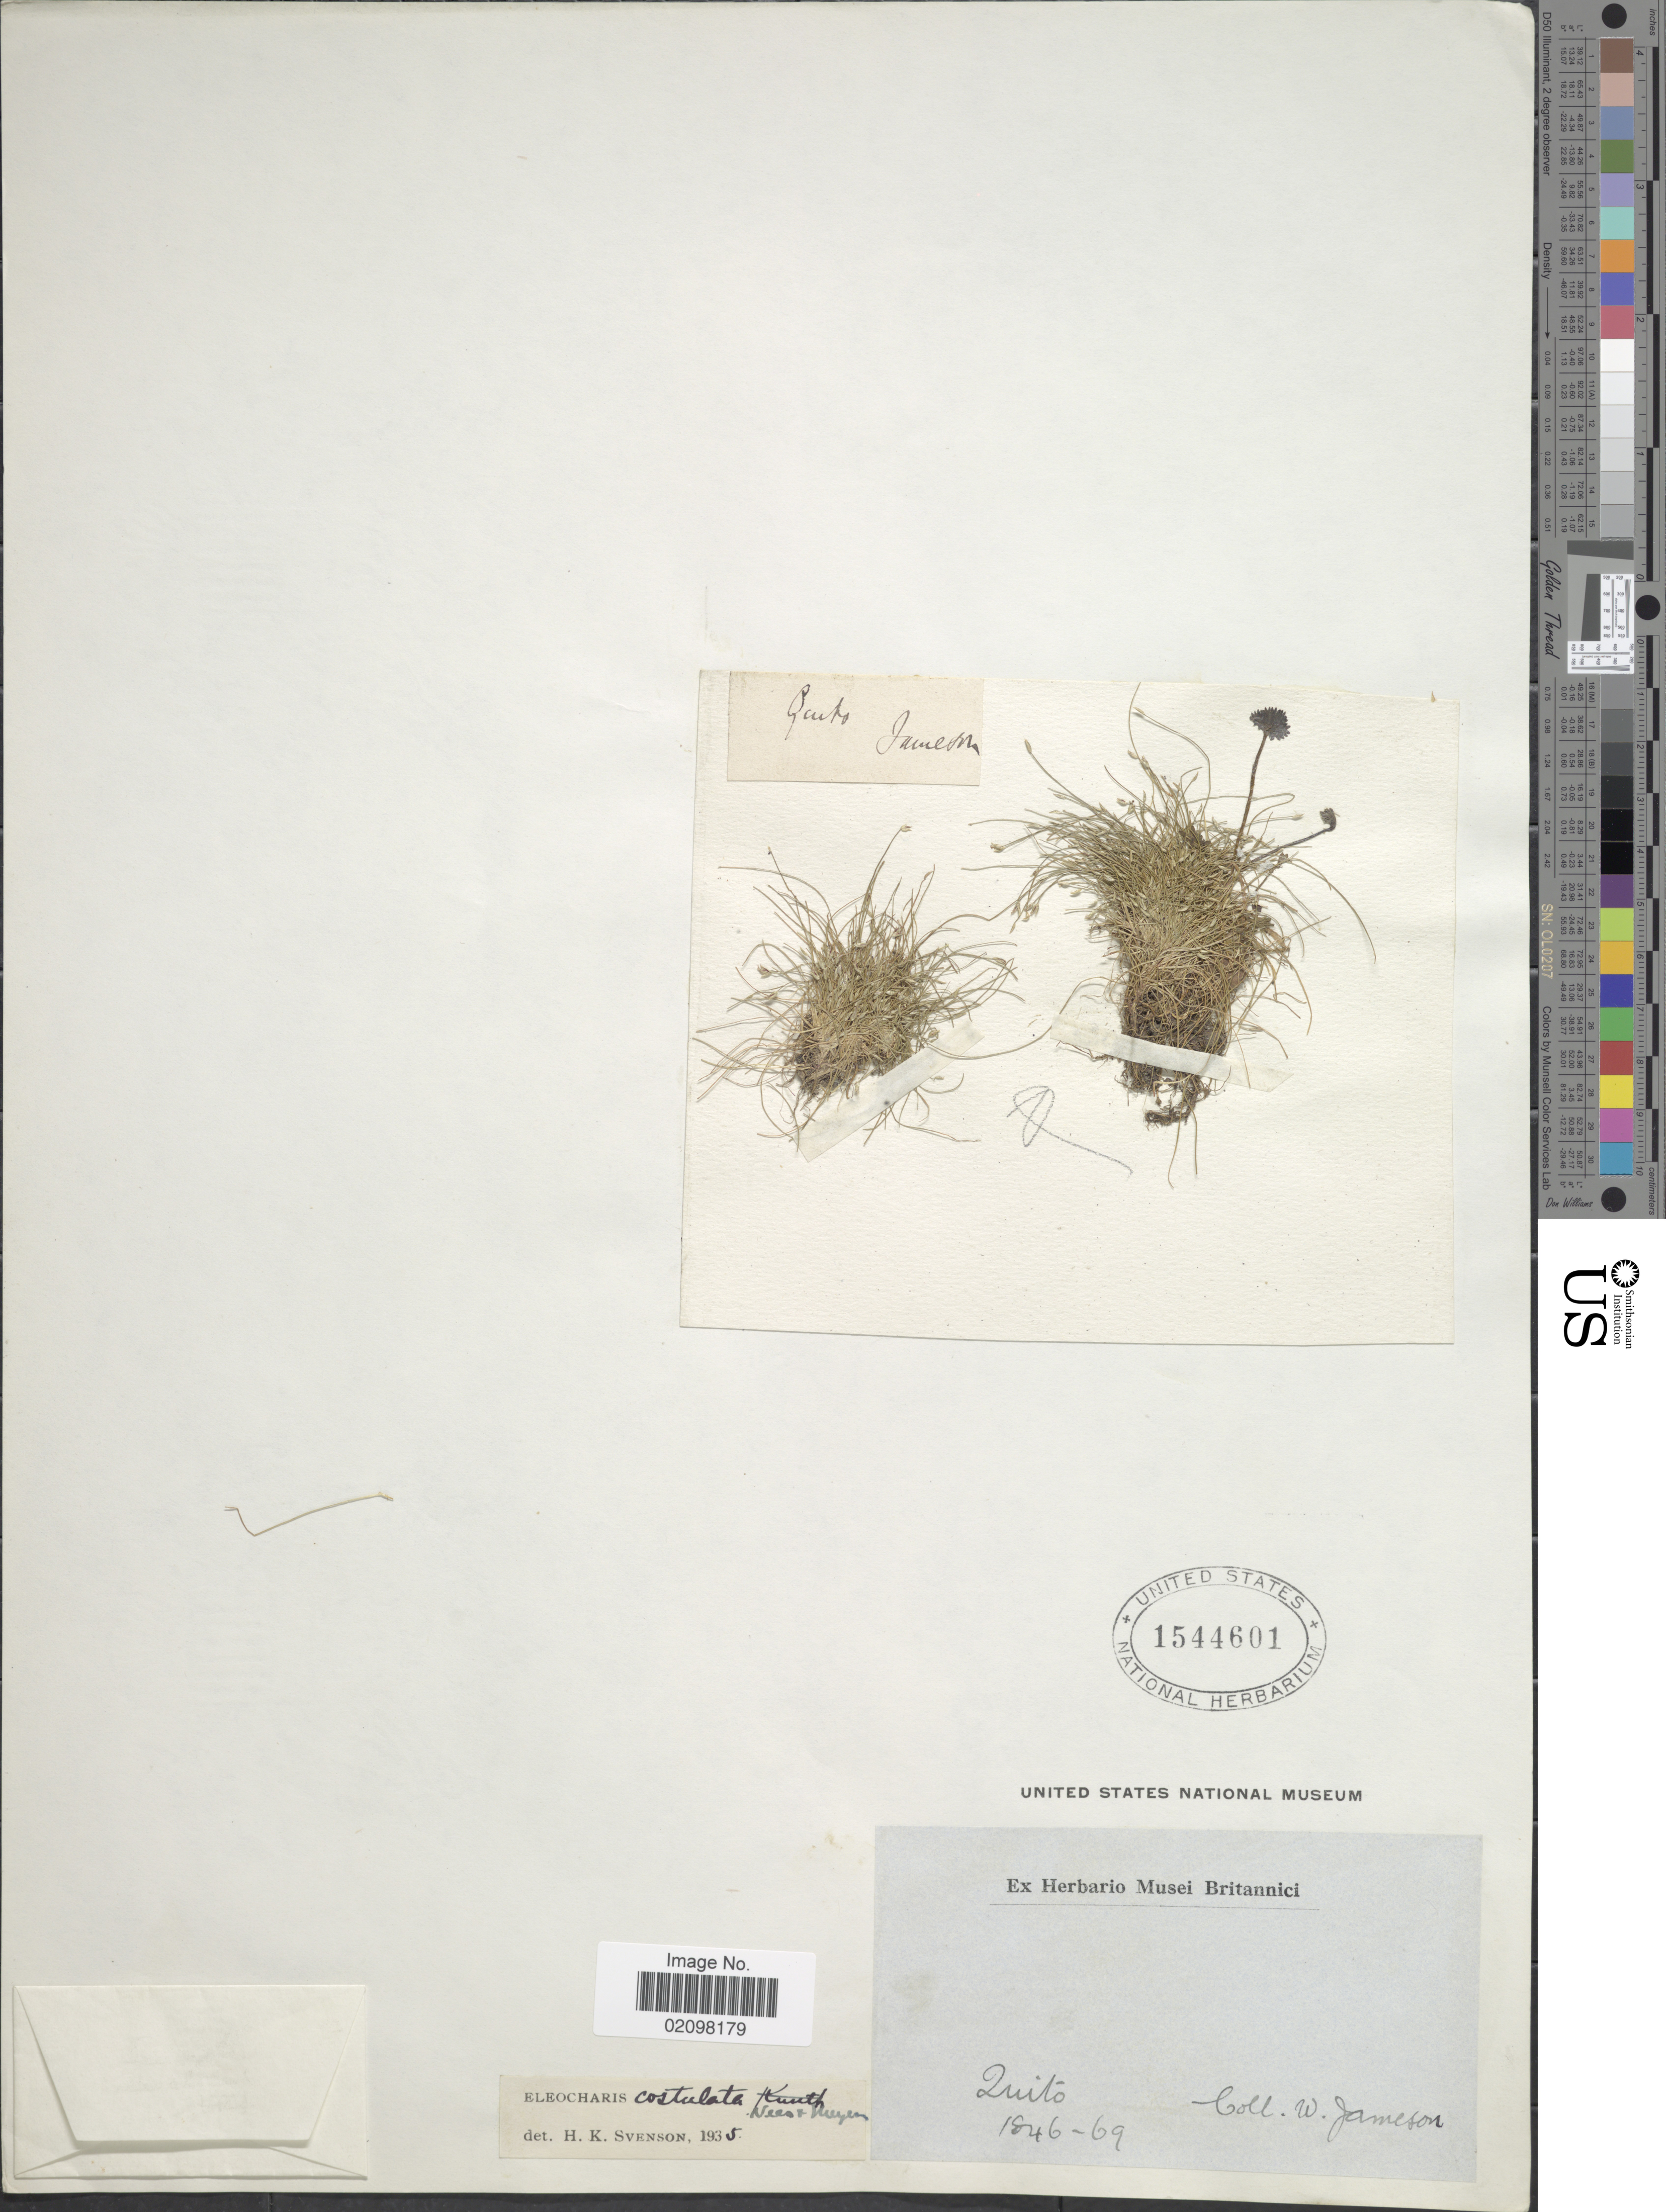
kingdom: Plantae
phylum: Tracheophyta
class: Liliopsida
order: Poales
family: Cyperaceae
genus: Eleocharis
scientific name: Eleocharis exigua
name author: (Kunth) Roem. & Schult.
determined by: Strong, Mark T., (BOT), Smithsonian Institution - National Museum of Natural History (UNITED STATES)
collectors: W. Jameson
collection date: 1864/1869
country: Ecuador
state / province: Pichincha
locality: Quito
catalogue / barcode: US 1544601